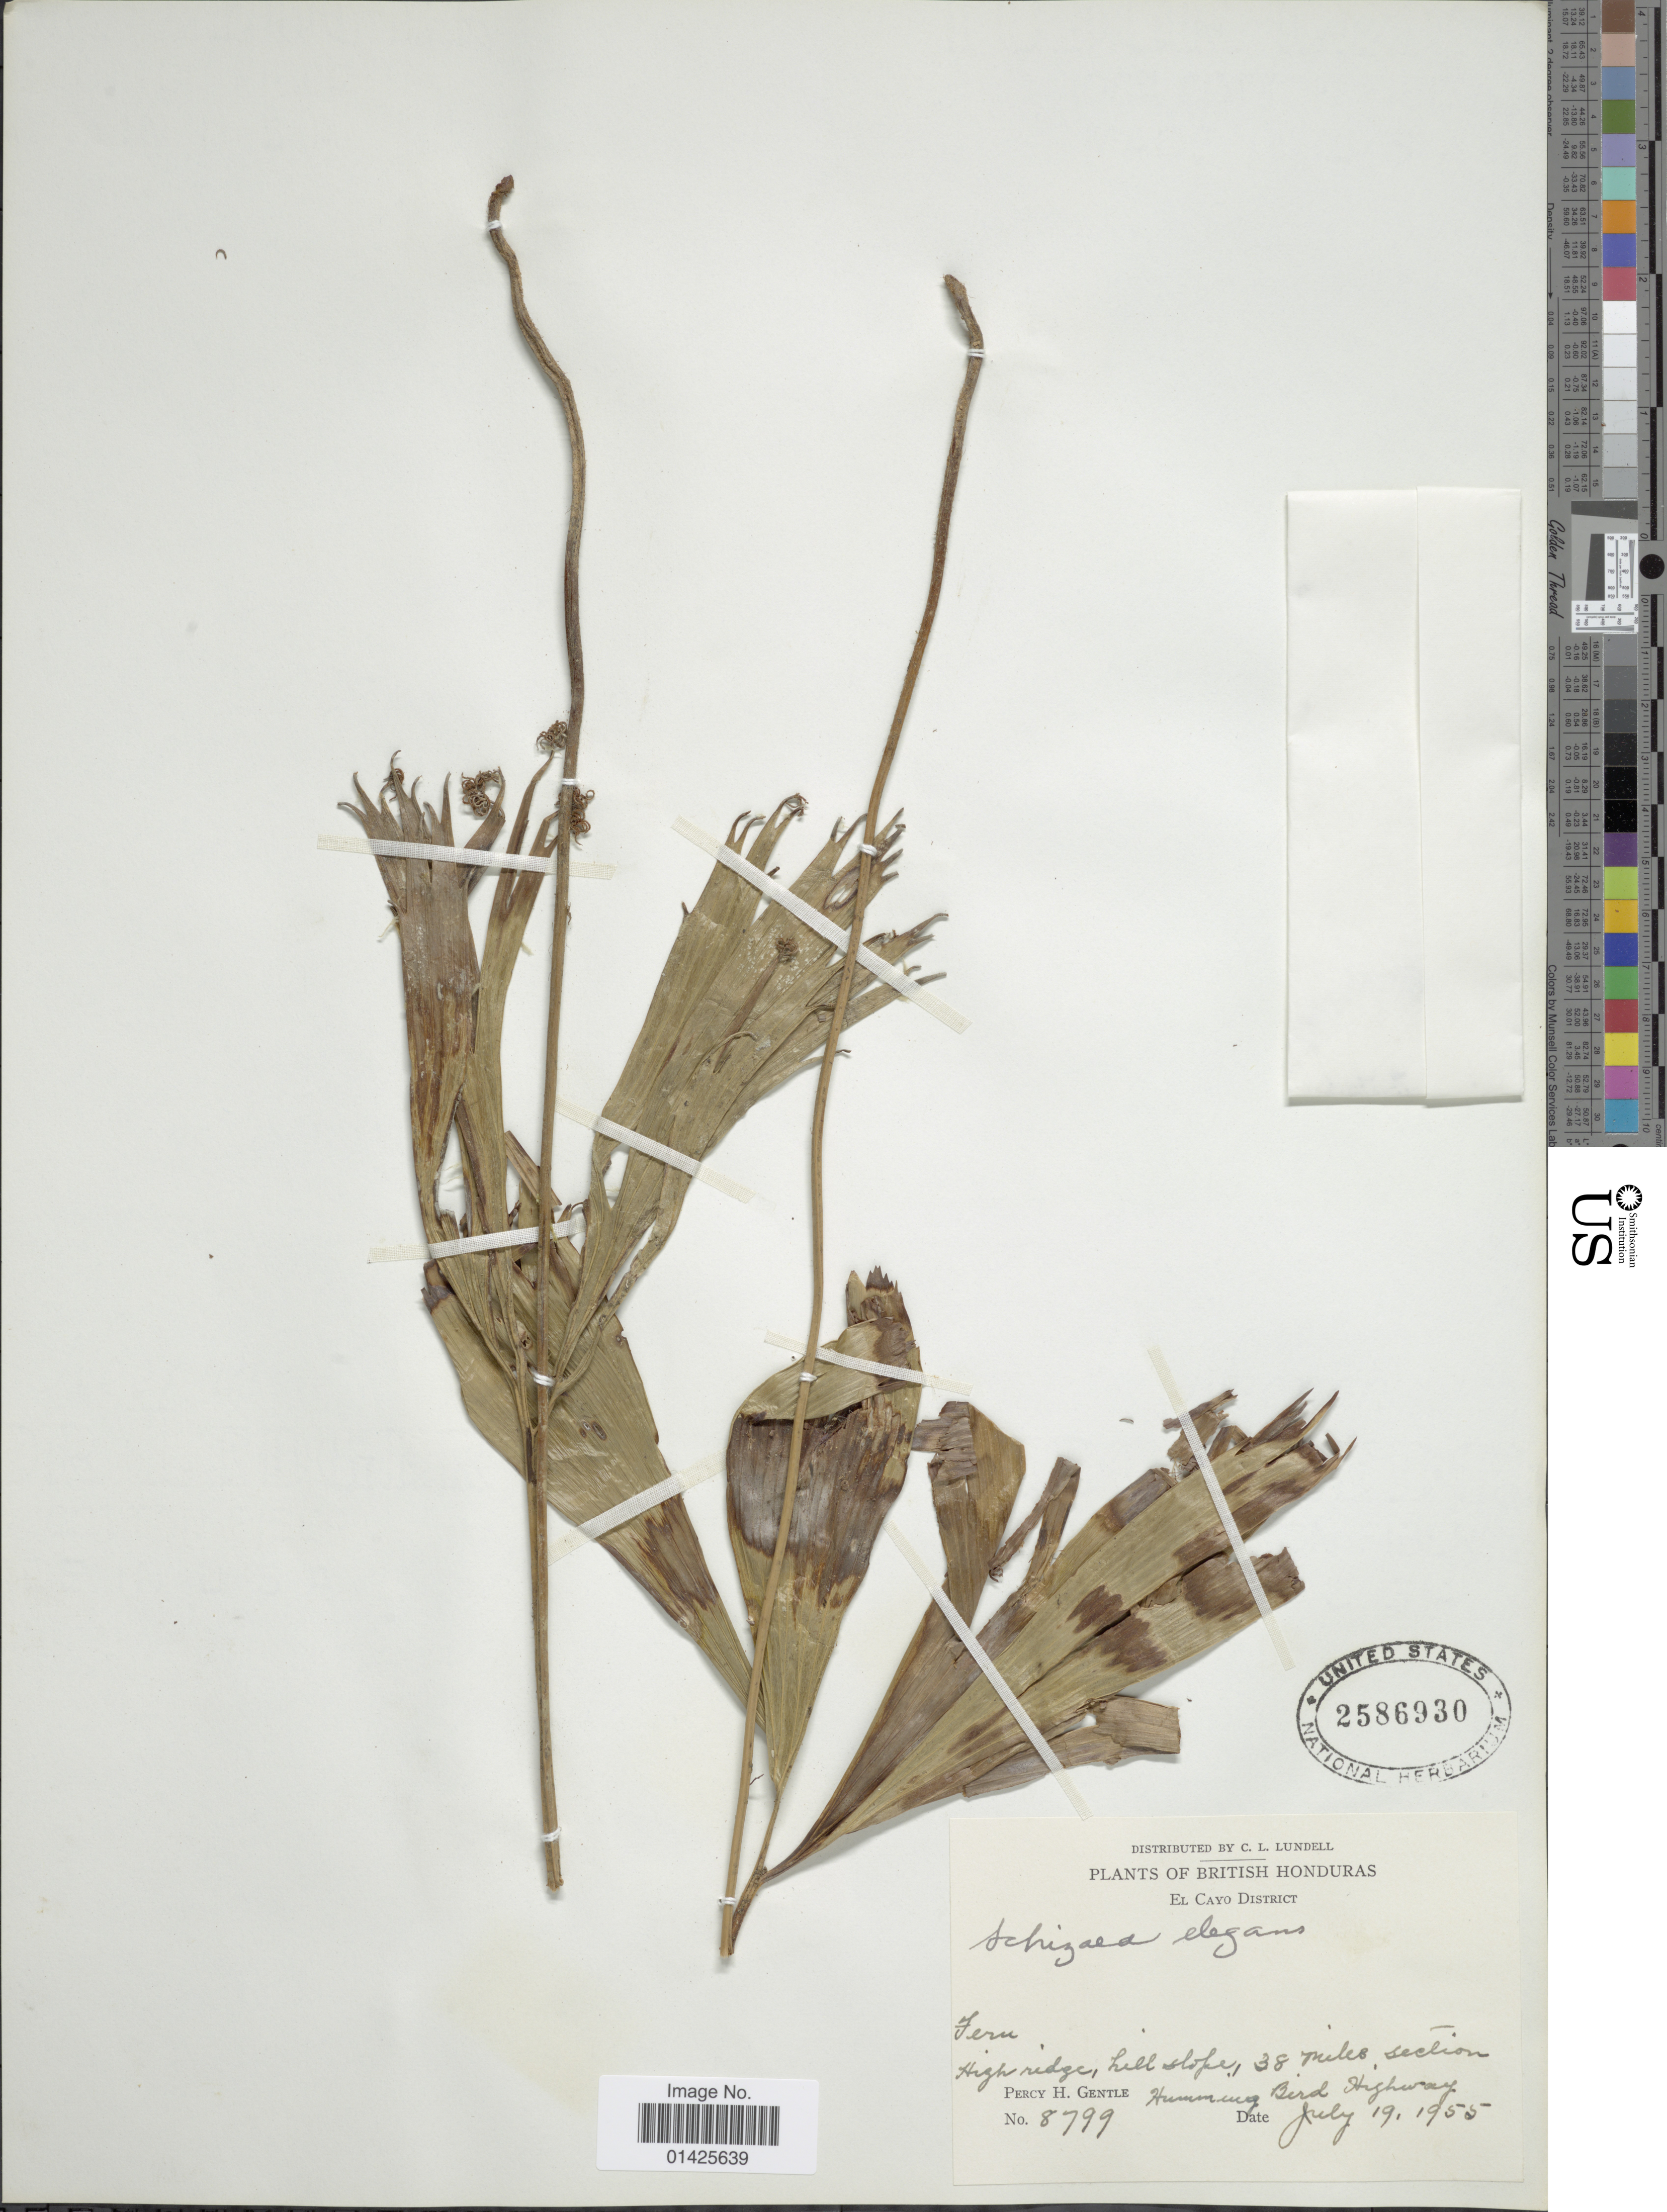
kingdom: Plantae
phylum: Tracheophyta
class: Polypodiopsida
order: Schizaeales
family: Schizaeaceae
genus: Schizaea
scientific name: Schizaea elegans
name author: (Vahl) Sw.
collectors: P. H. Gentle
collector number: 8799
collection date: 1955-07-19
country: Belize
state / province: Cayo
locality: High ridge, hill slope, 38 miles section, Humming Bird Highway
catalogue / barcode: US 2586930